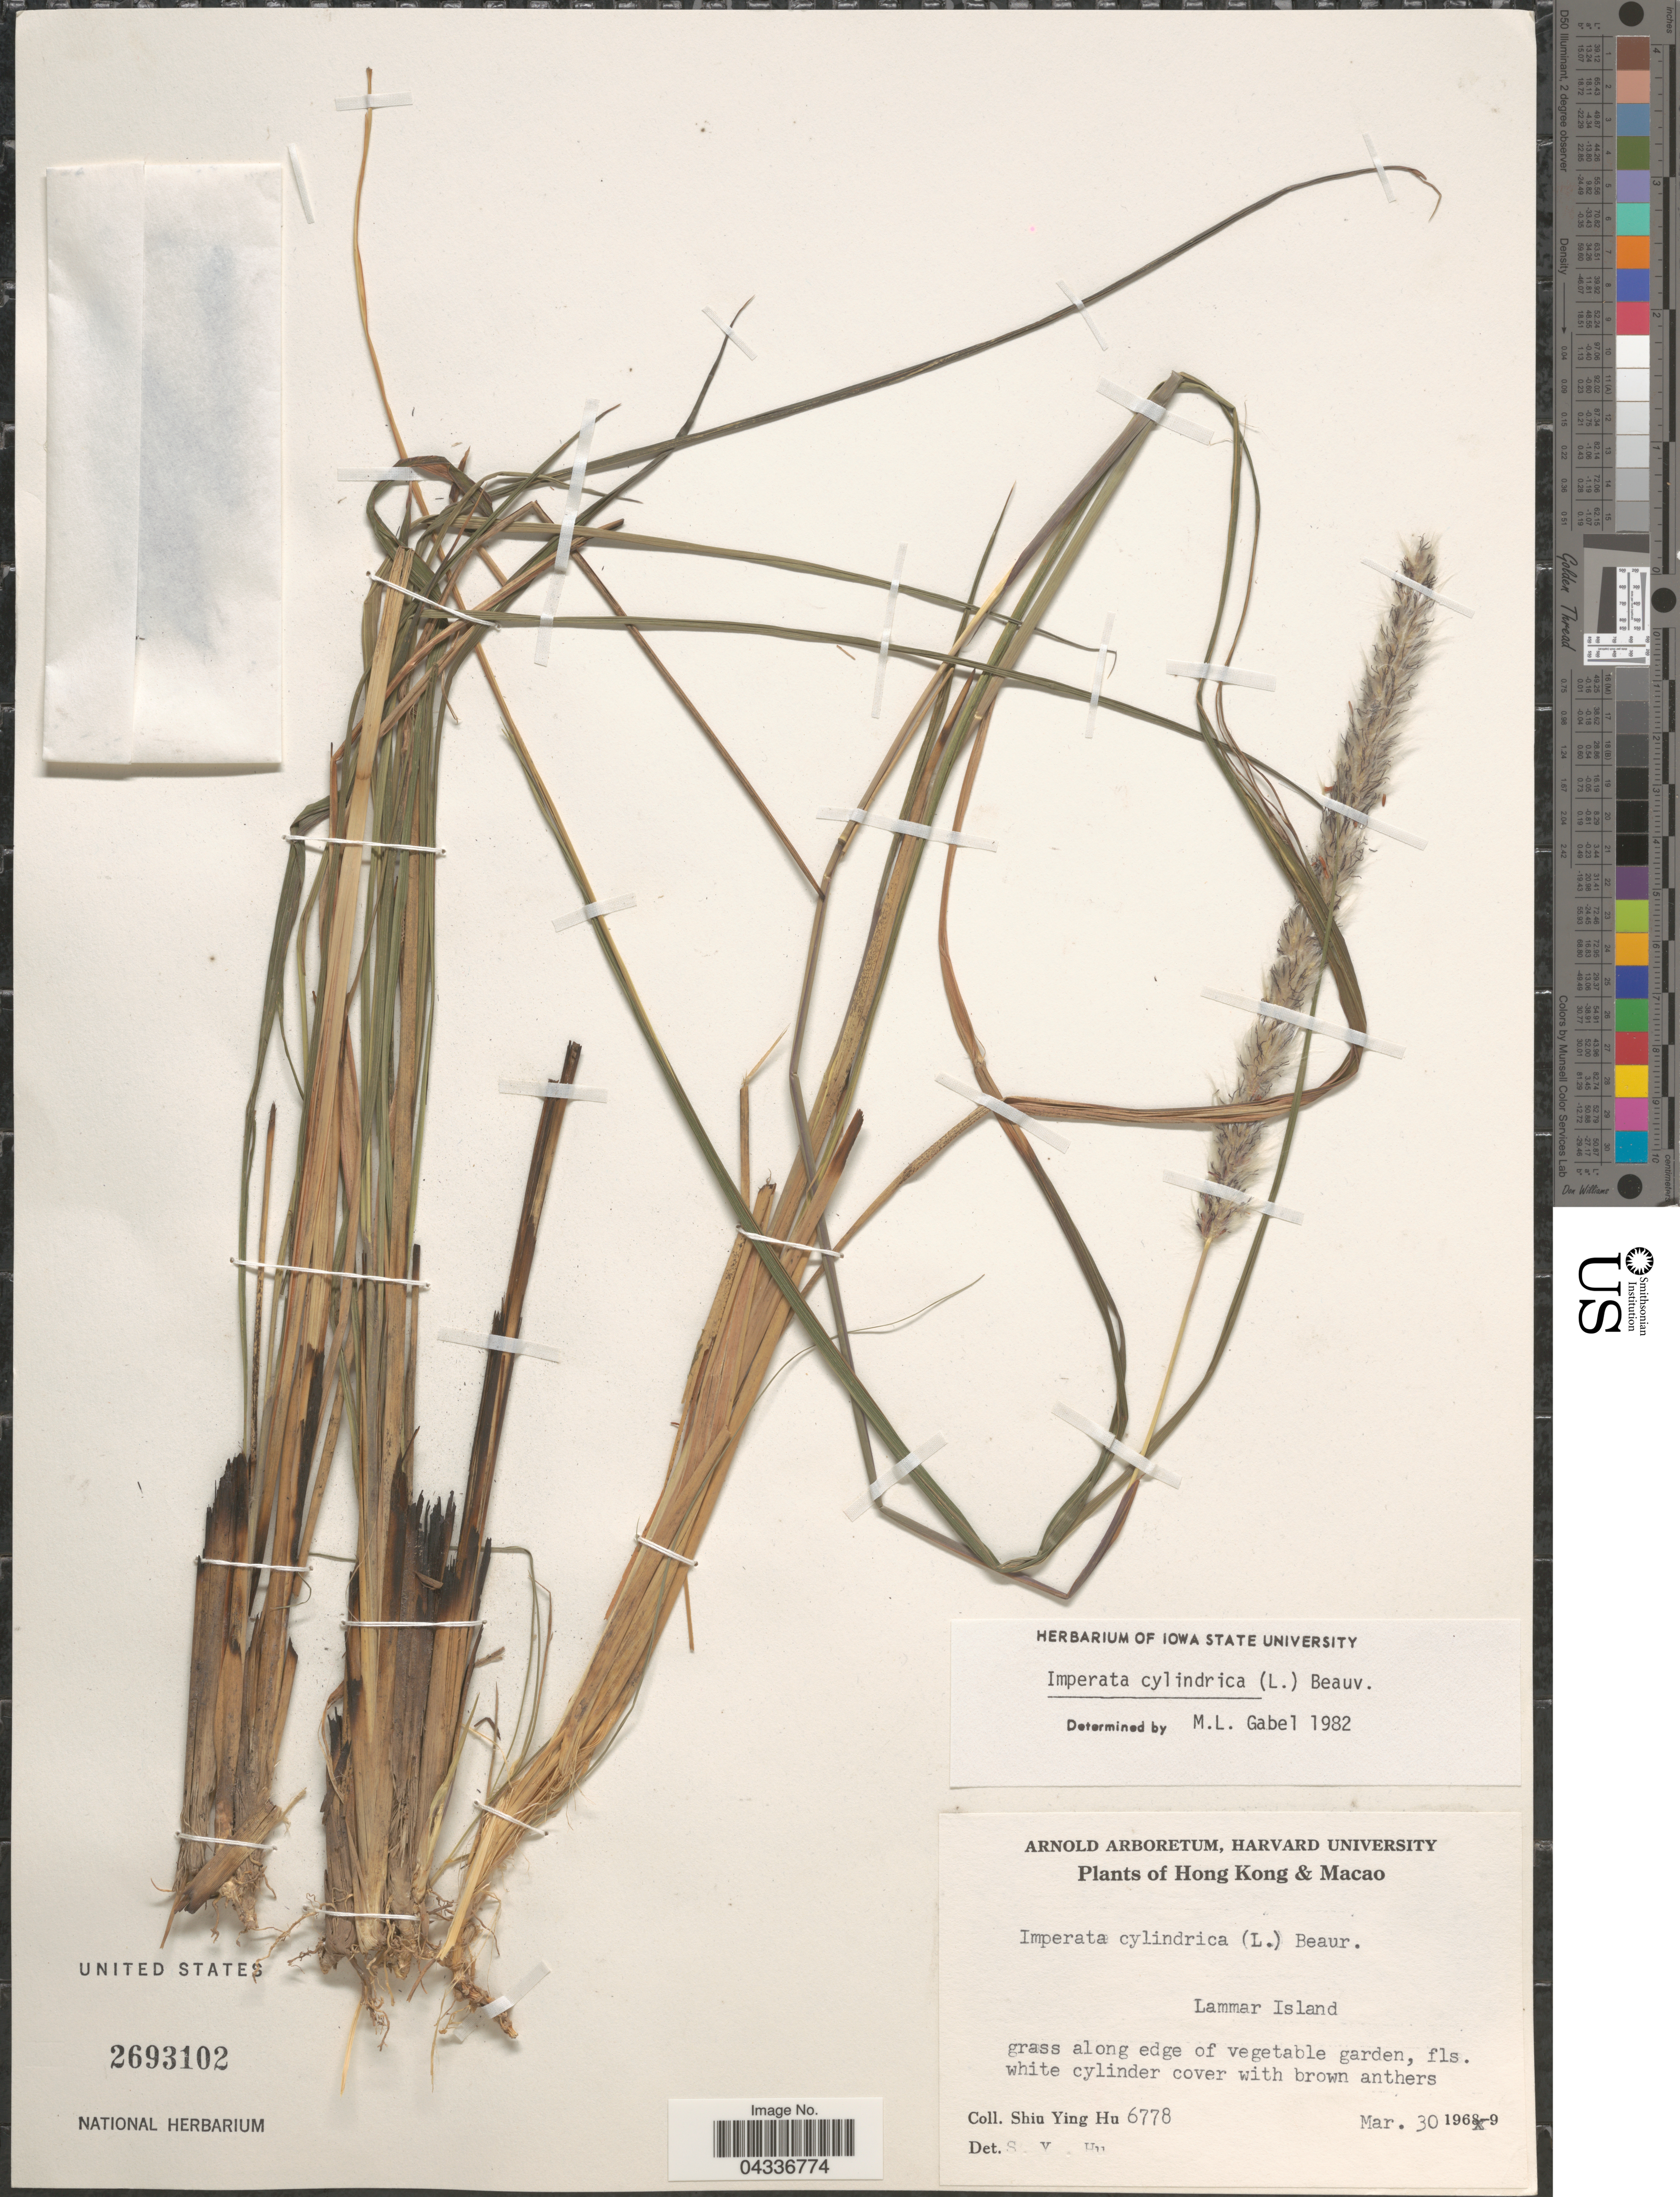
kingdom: Plantae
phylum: Tracheophyta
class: Liliopsida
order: Poales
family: Poaceae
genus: Imperata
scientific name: Imperata cylindrica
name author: (L.) P. Beauv.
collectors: S. Y. Hu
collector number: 6778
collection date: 1969-03-30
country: China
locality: Hong Kong & Macao. Lammar Island.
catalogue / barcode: US 2693102